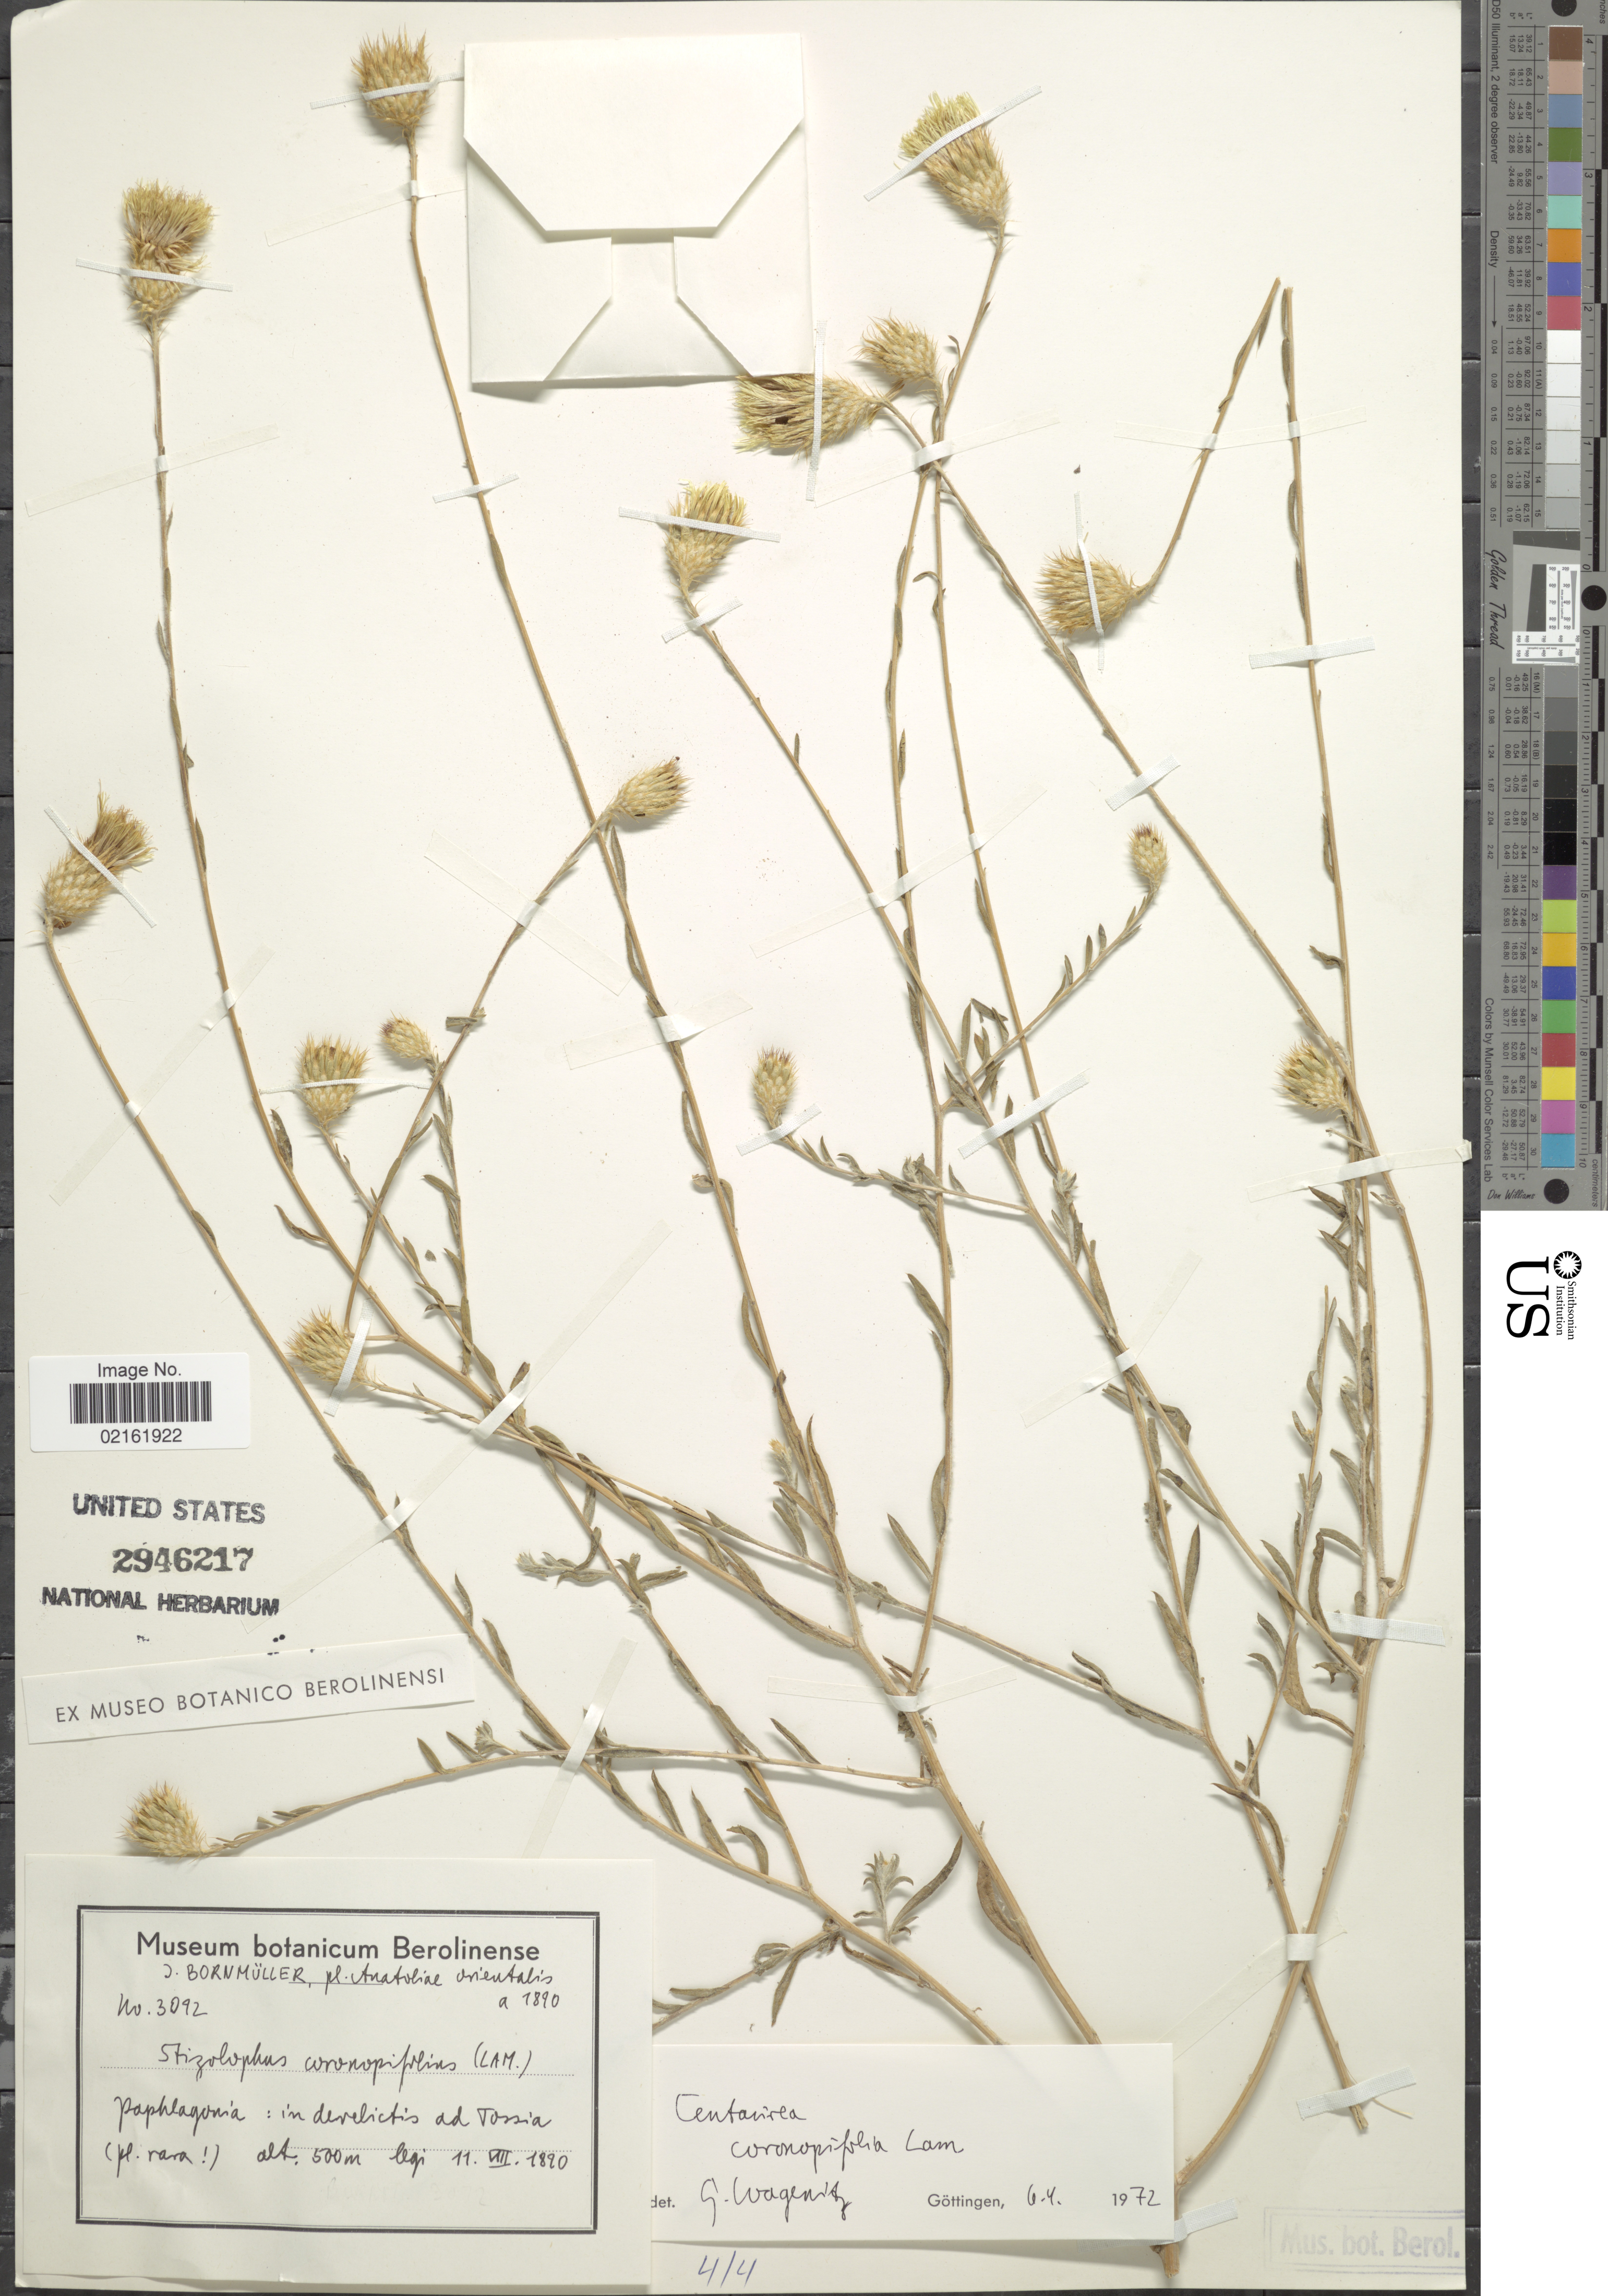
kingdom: Plantae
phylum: Tracheophyta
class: Magnoliopsida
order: Asterales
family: Asteraceae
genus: Stizolophus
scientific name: Stizolophus coronopifolius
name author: (Lam.) Cass.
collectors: J. Bornmüller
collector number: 3092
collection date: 1890-07-11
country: Turkey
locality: Paphlagonia: in derelictis ad Tossia, Anatoliae orientalis [interpreted]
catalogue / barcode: US 2946217